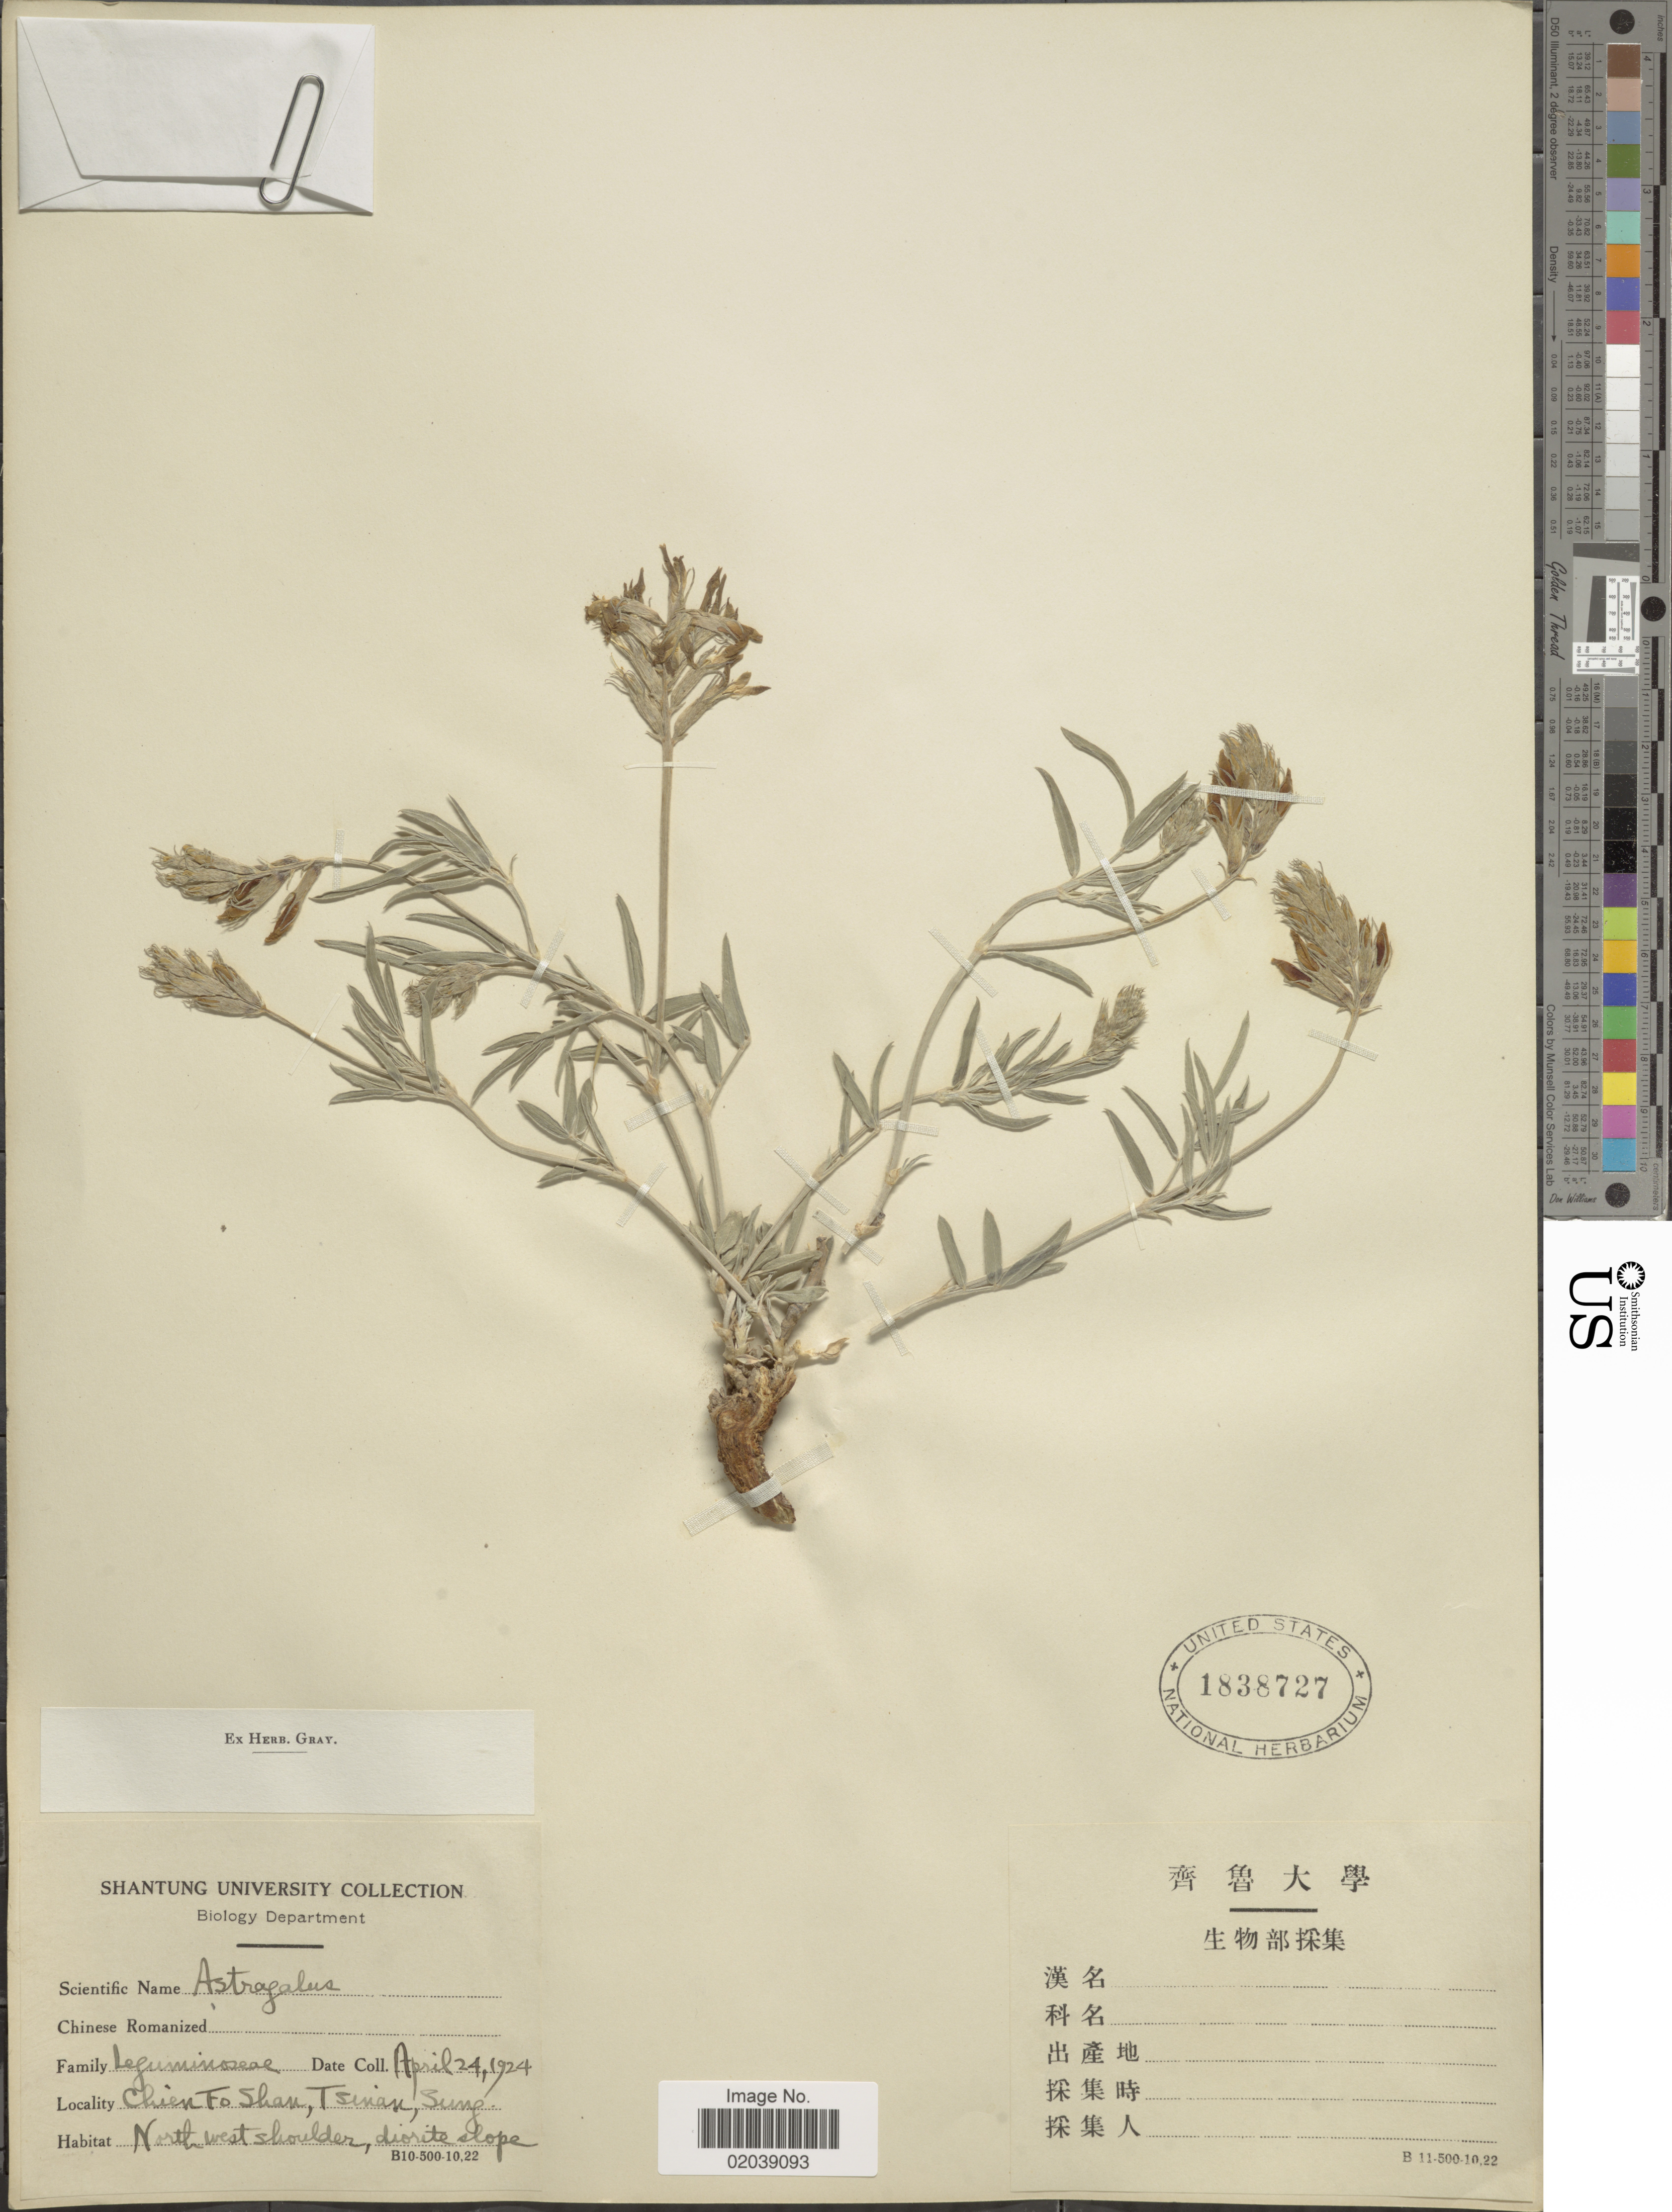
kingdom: Plantae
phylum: Tracheophyta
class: Magnoliopsida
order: Fabales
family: Fabaceae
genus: Astragalus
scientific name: Astragalus sp.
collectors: ex herb. Gray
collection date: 1924-04-24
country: China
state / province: Shandong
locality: Chien Fo Shan, Tsinan, Sung.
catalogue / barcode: US 1838727